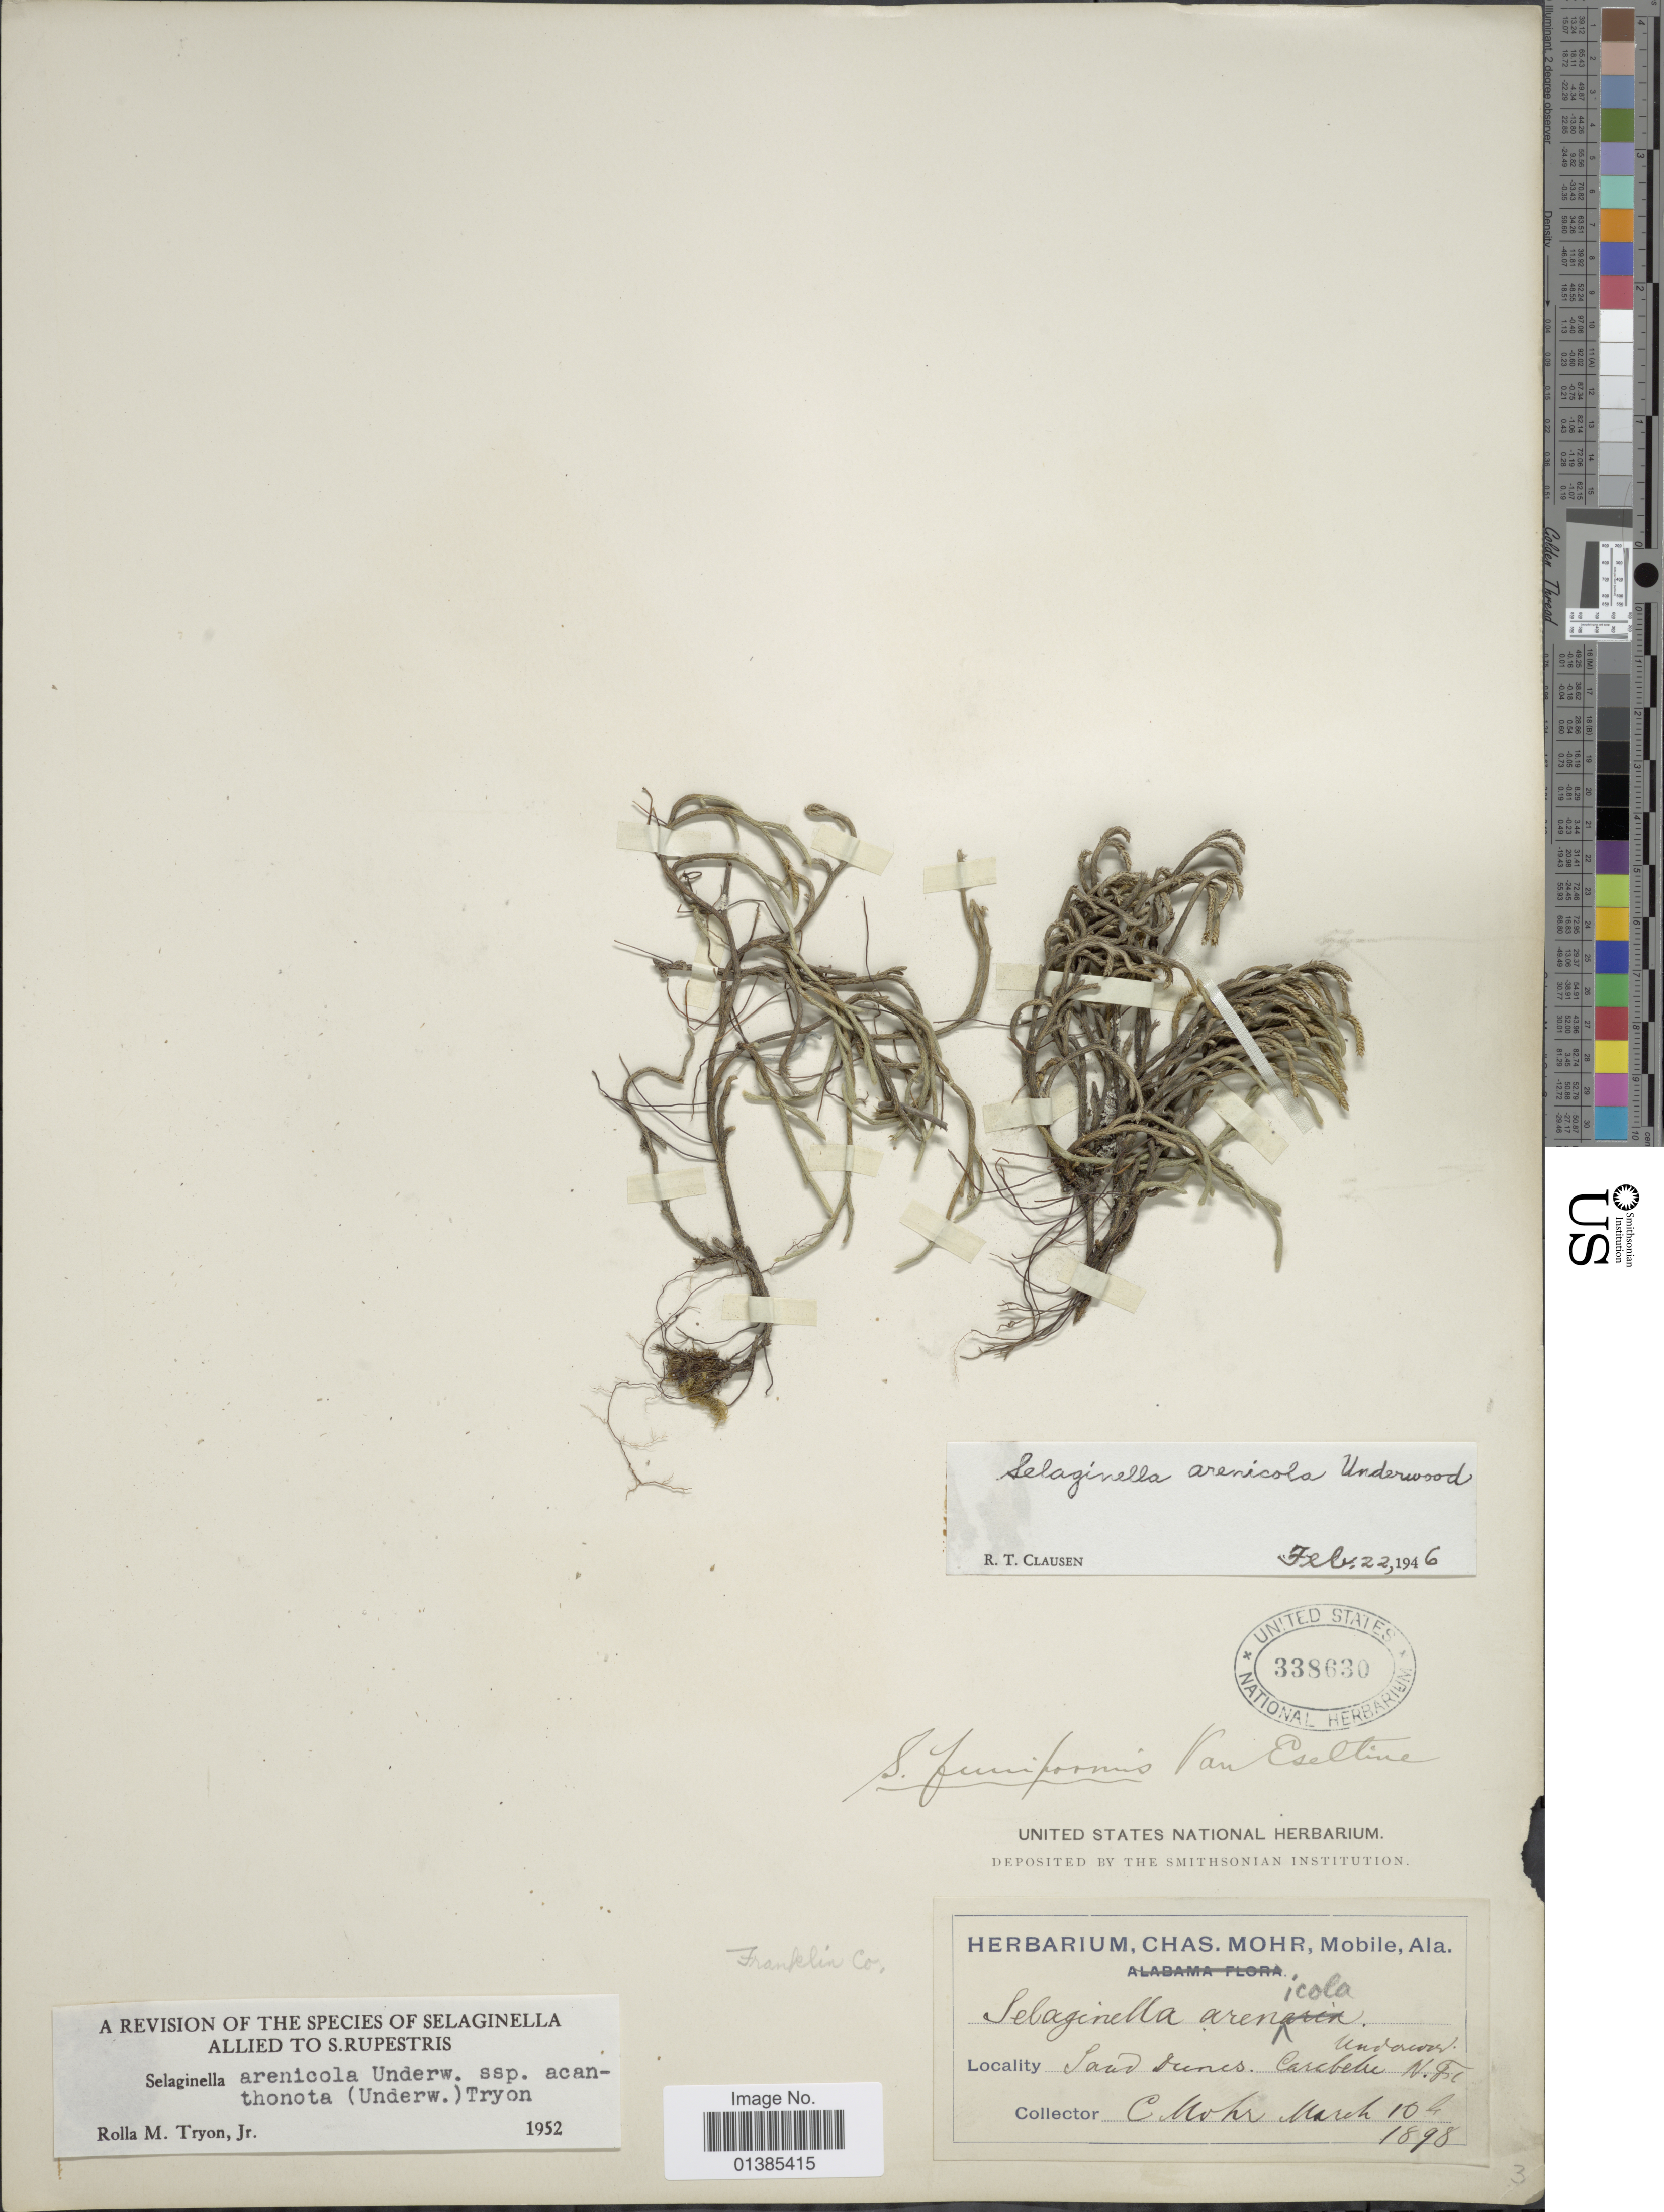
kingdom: Plantae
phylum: Tracheophyta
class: Lycopodiopsida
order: Selaginellales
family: Selaginellaceae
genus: Selaginella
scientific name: Selaginella arenicola subsp. acanthonota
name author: (Underw.) R.M. Tryon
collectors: C. T. Mohr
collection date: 1898-03-10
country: United States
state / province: Florida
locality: Sand dunes Carabebe N. Fl.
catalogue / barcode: US 338630